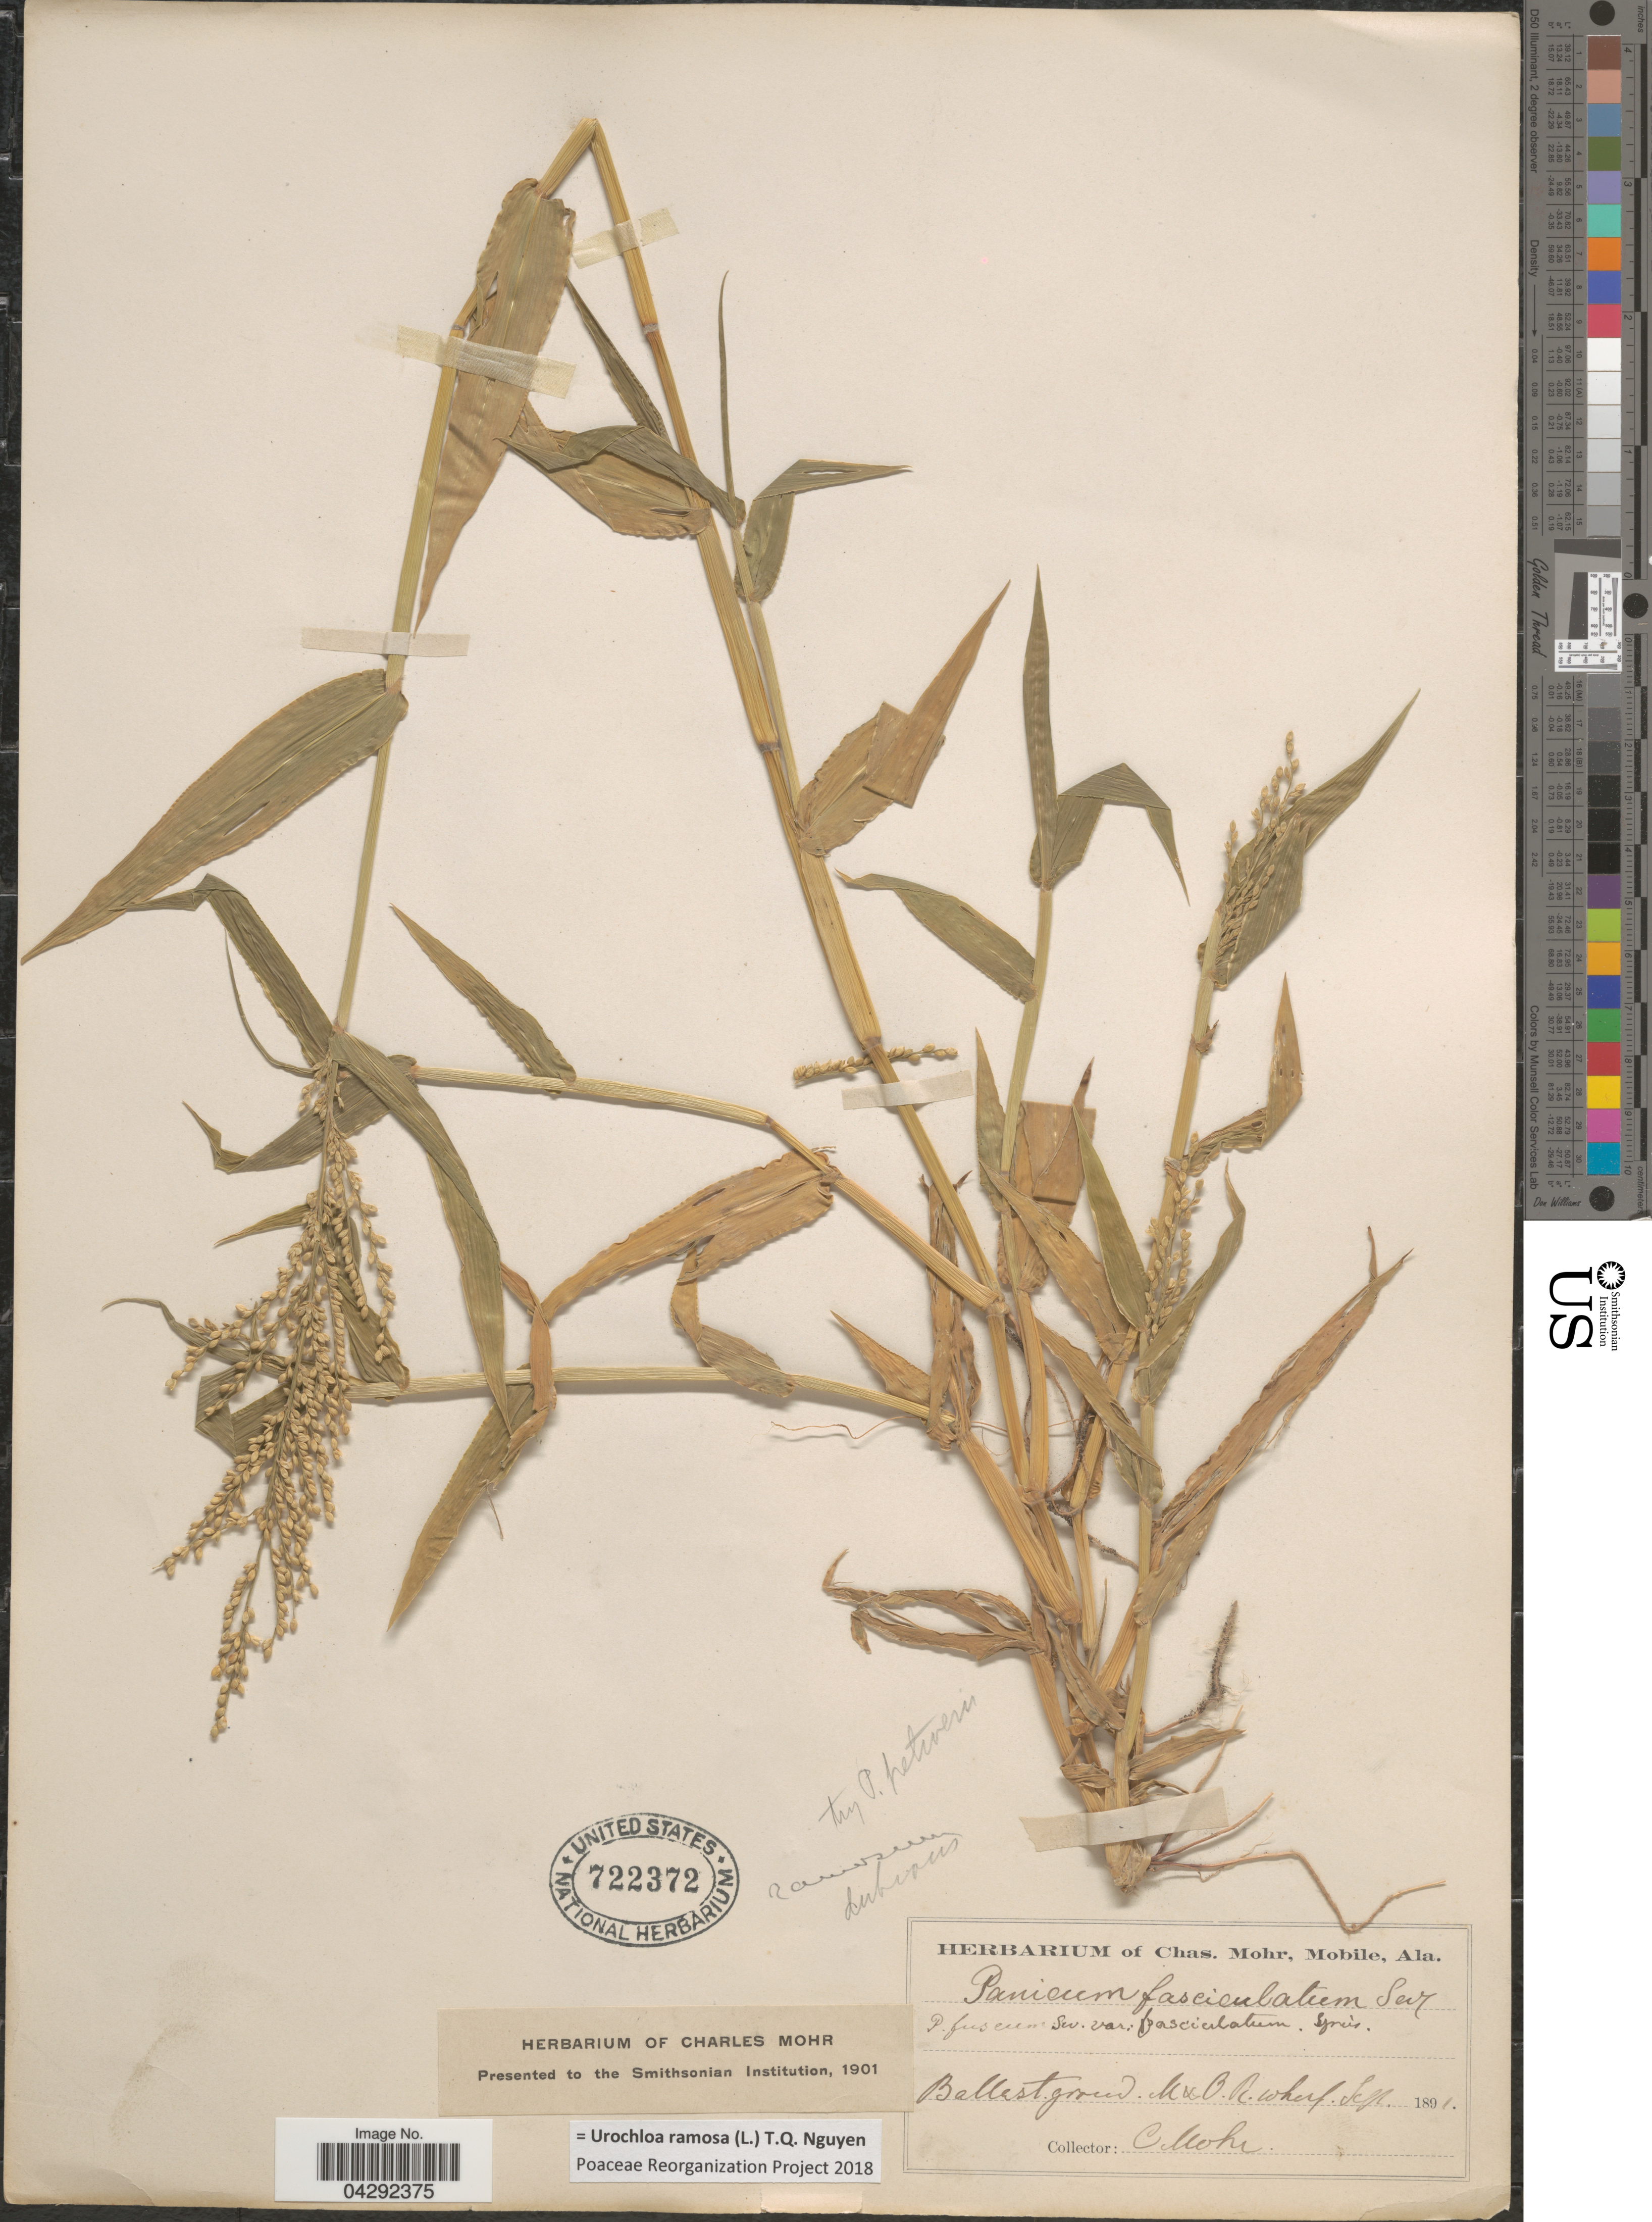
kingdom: Plantae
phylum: Tracheophyta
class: Liliopsida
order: Poales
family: Poaceae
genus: Urochloa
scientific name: Urochloa ramosa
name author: T.Q. Nguyen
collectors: Mohr, C. T. (herbarium)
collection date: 1891-09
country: United States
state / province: Alabama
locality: Ballast ground. M & B. R. wharf.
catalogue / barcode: US 722372